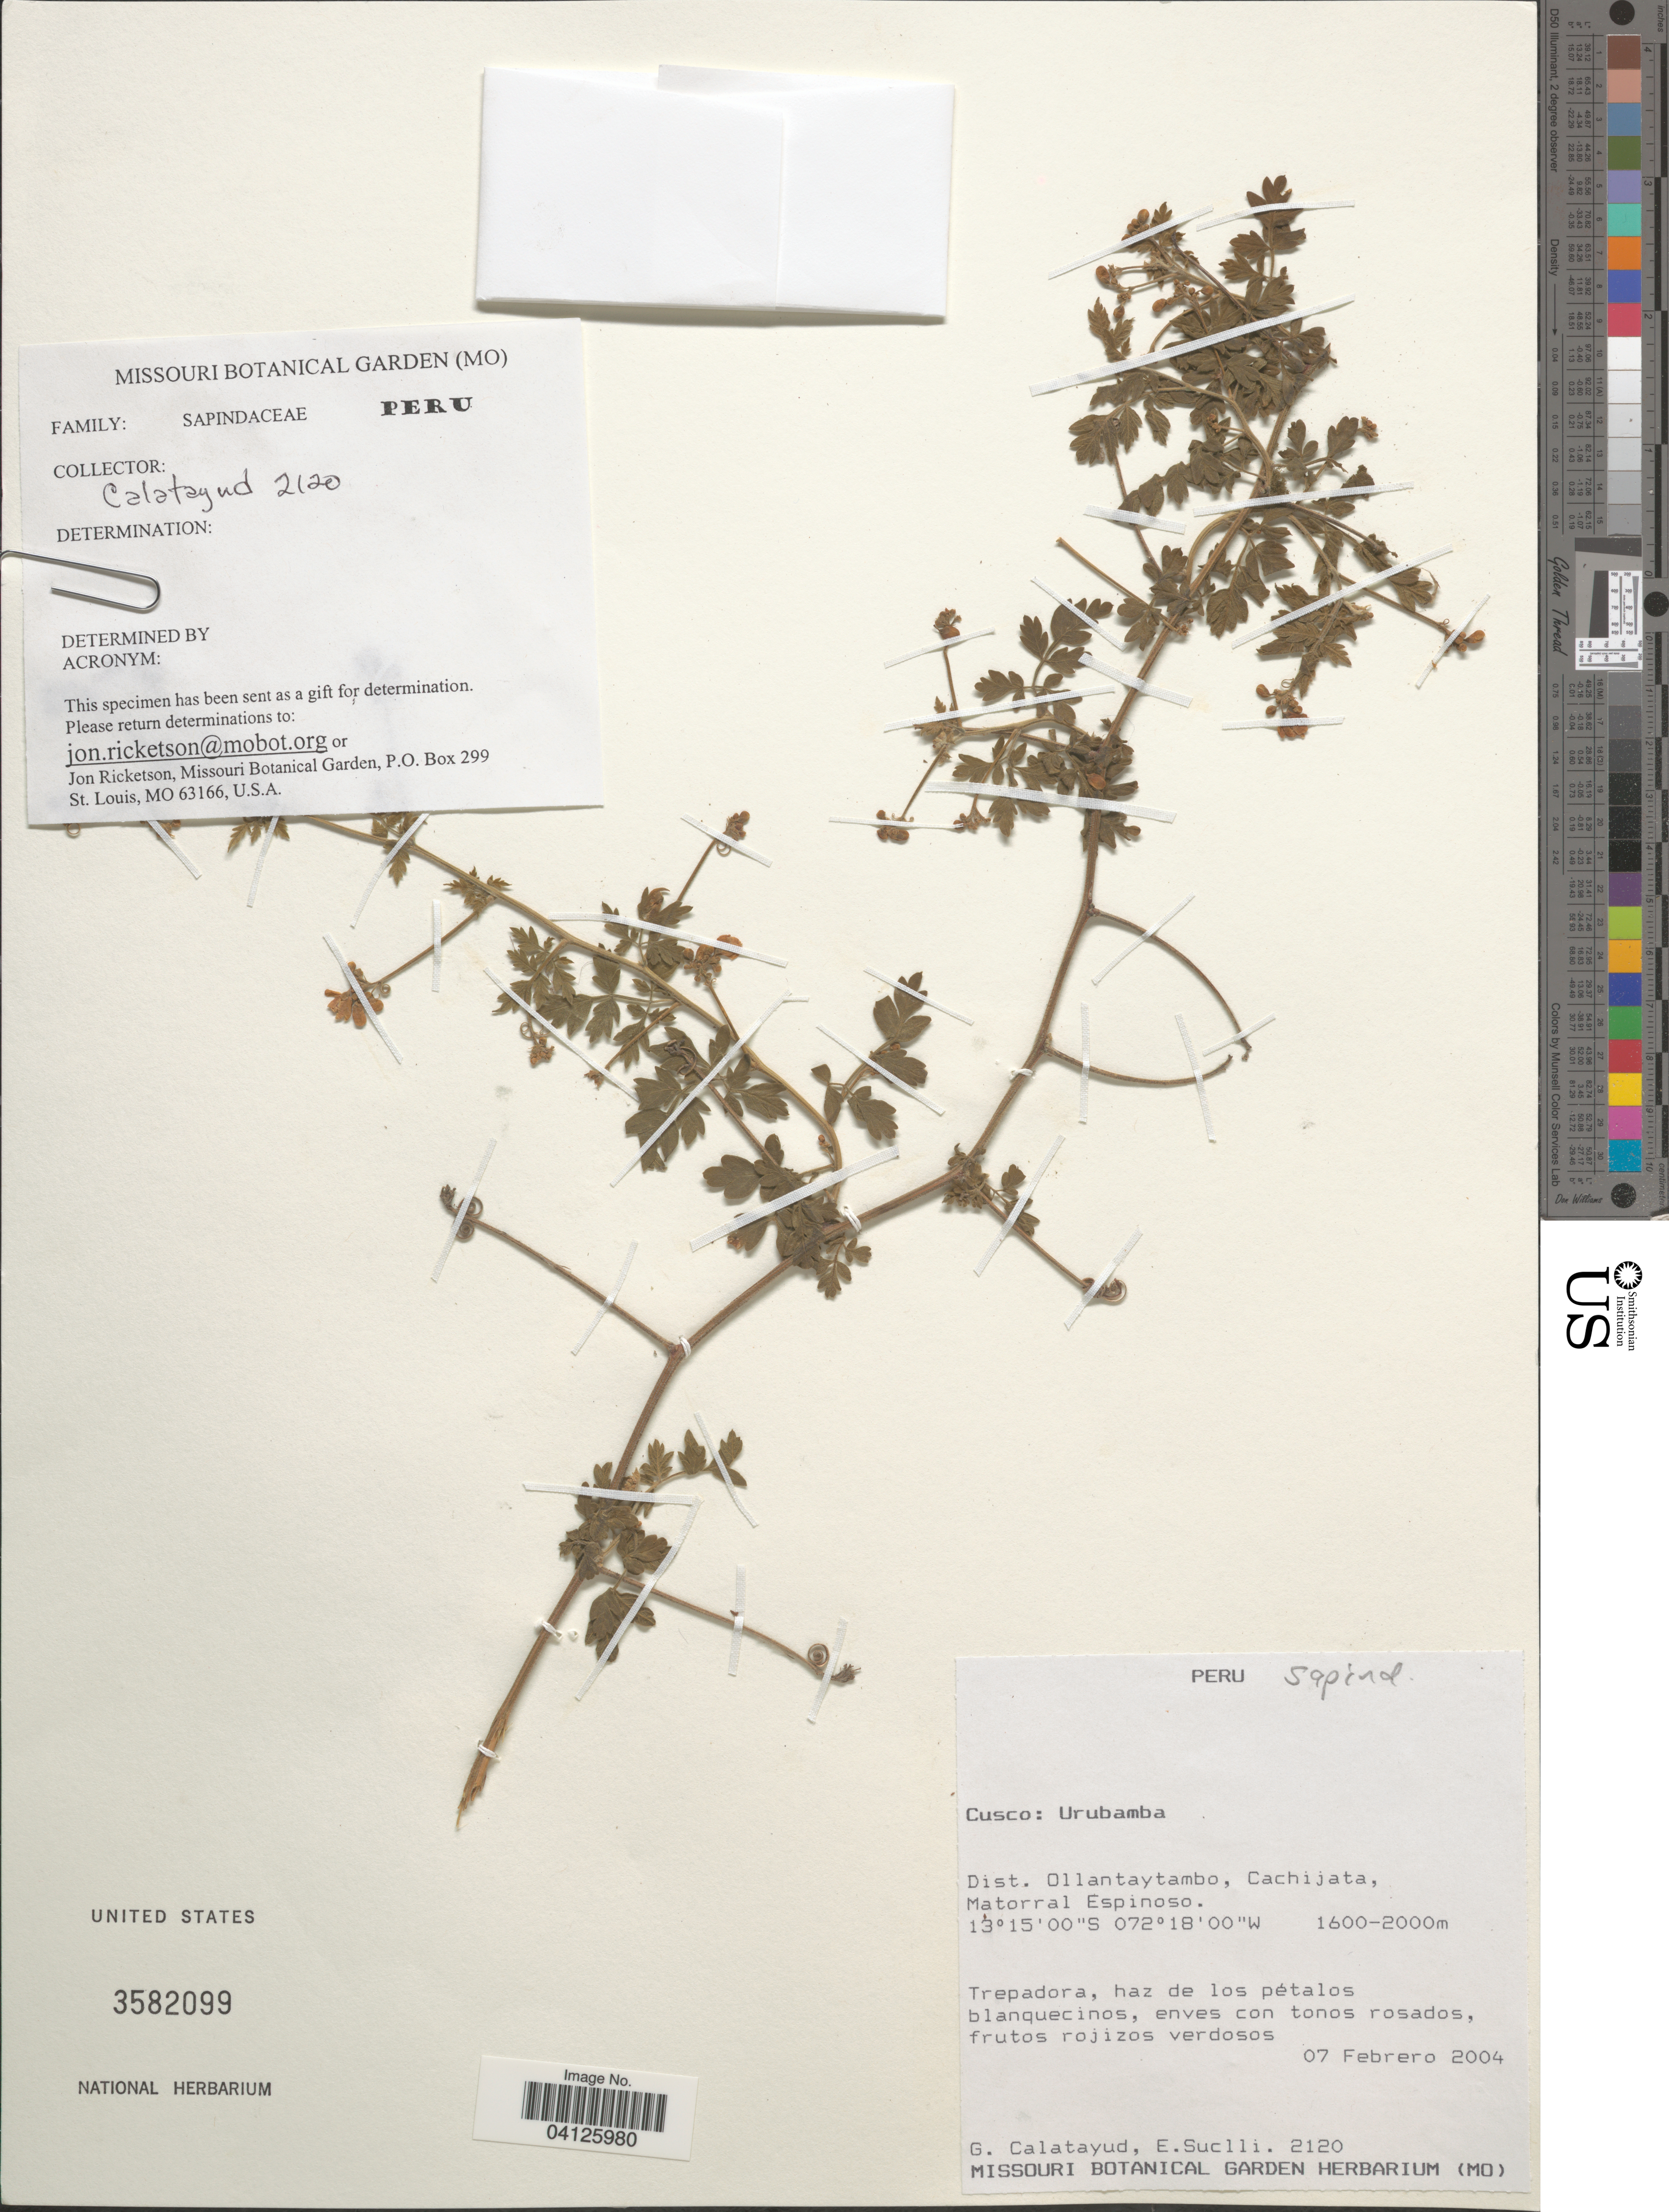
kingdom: Plantae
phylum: Tracheophyta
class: Magnoliopsida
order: Sapindales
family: Sapindaceae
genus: Cardiospermum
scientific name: Cardiospermum corindum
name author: L.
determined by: Acevedo-Rodriguez, P., (US), Smithsonian Institution - National Museum of Natural History (UNITED STATES)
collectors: G. Calatayud & E. Suclli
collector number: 2120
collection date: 2004-02-07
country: Peru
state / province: Cusco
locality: Urubamba. Dist. Ollantaytambo, Cachijata, Matorral Espinoso.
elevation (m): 1600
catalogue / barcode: US 3582099